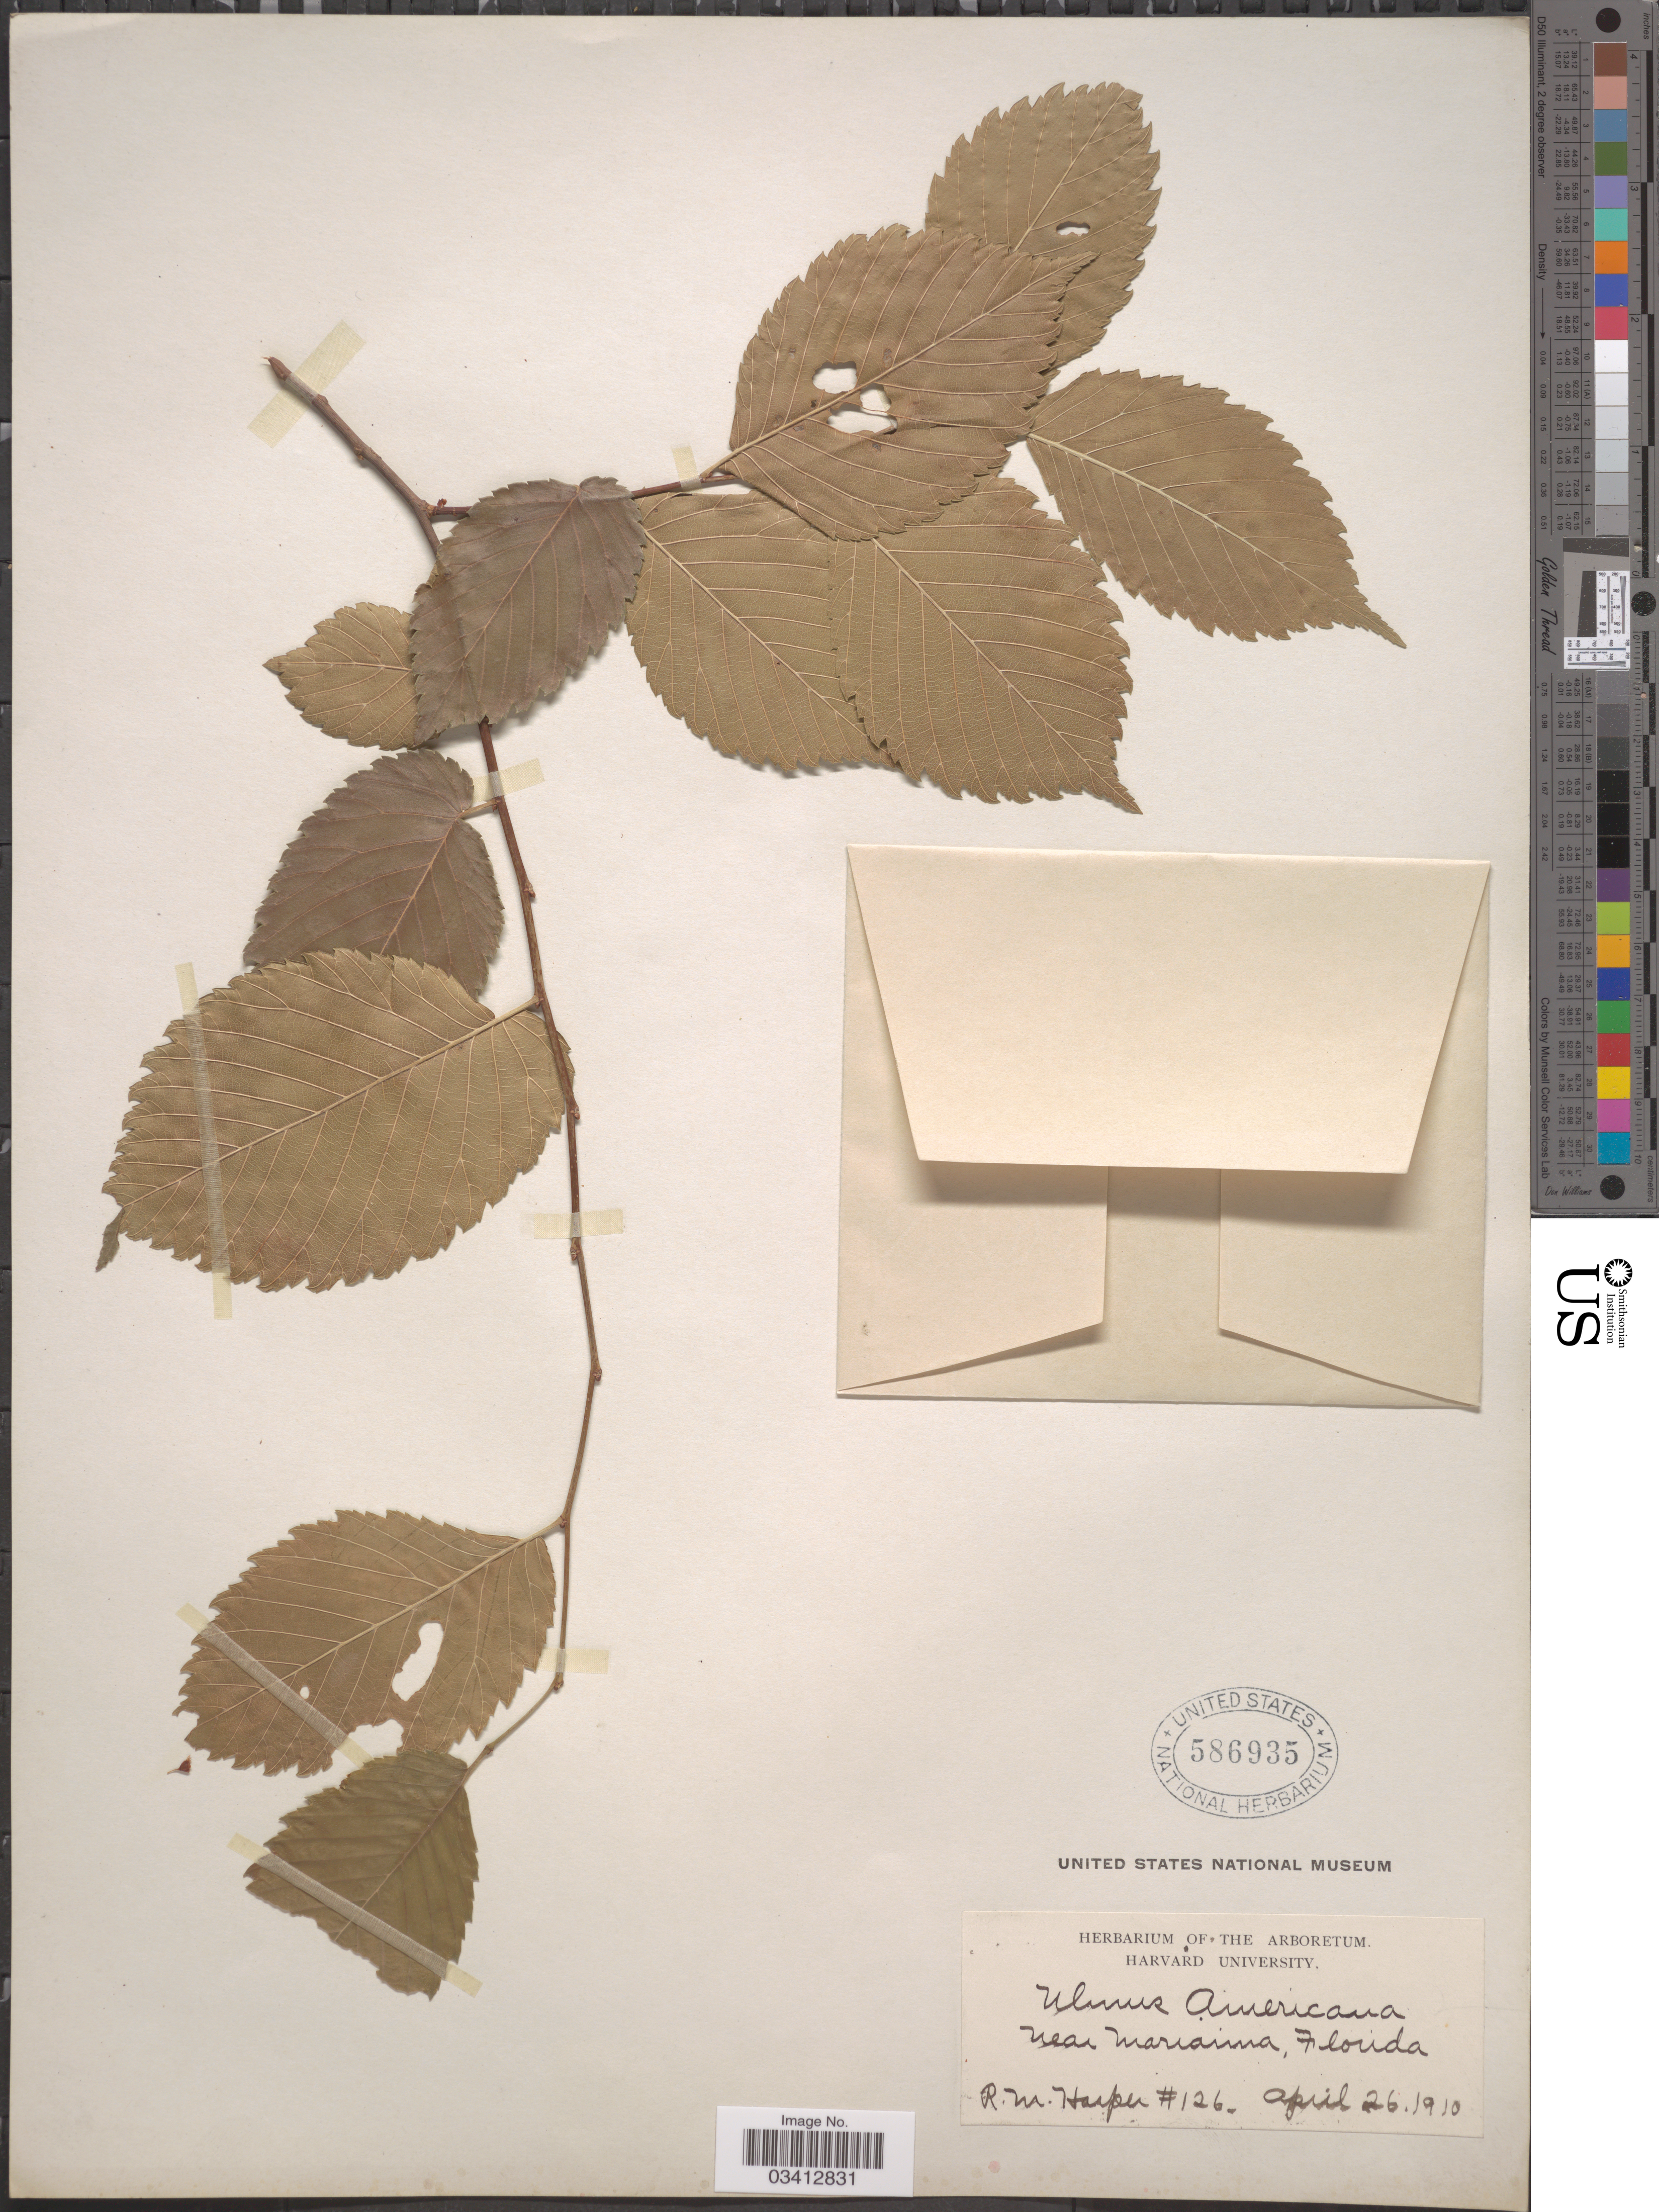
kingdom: Plantae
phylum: Tracheophyta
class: Magnoliopsida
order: Rosales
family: Ulmaceae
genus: Ulmus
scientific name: Ulmus americana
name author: L.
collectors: R. Harper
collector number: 126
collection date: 1910-04-26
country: United States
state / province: Florida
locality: Near Marianna.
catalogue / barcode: US 586935